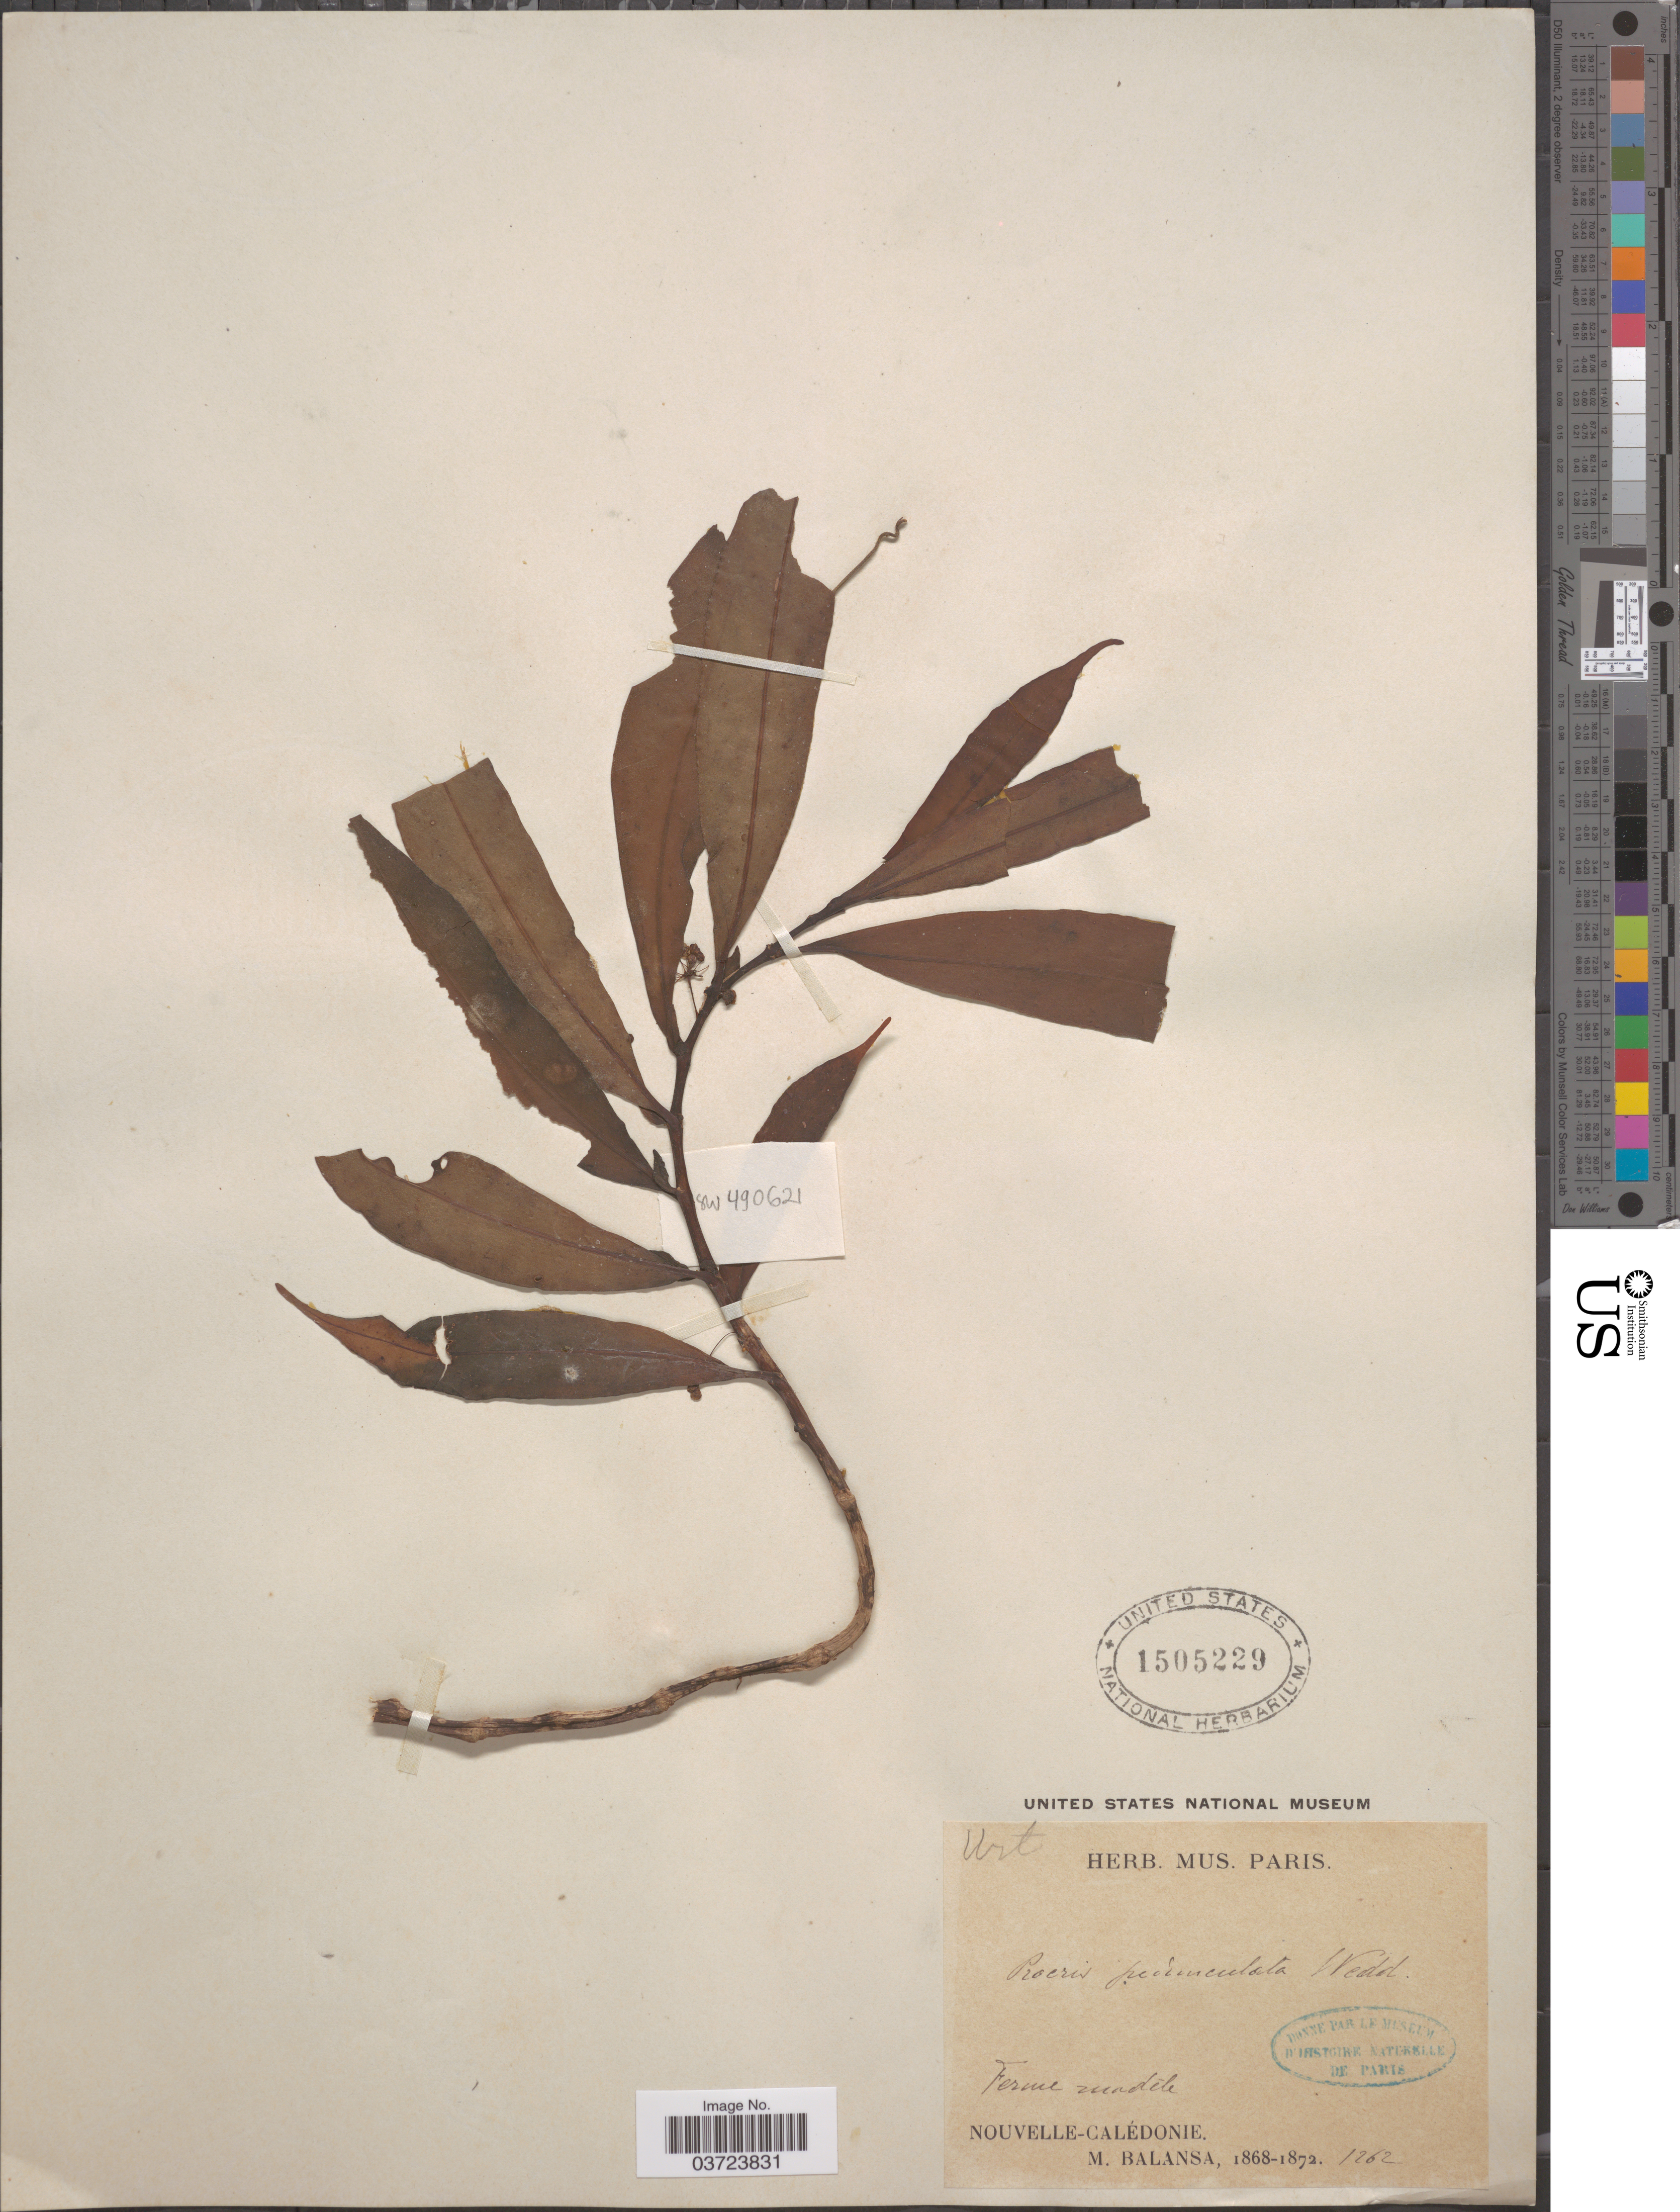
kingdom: Plantae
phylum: Tracheophyta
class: Magnoliopsida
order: Rosales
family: Urticaceae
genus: Procris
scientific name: Procris pedunculata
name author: (J.R. Forst. & G. Forst.) Wedd.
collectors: B. Balansa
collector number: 1262?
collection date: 1868/1872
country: New Caledonia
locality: Ferme madèle. Nouvelle-Calédonie.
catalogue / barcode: US 1505229